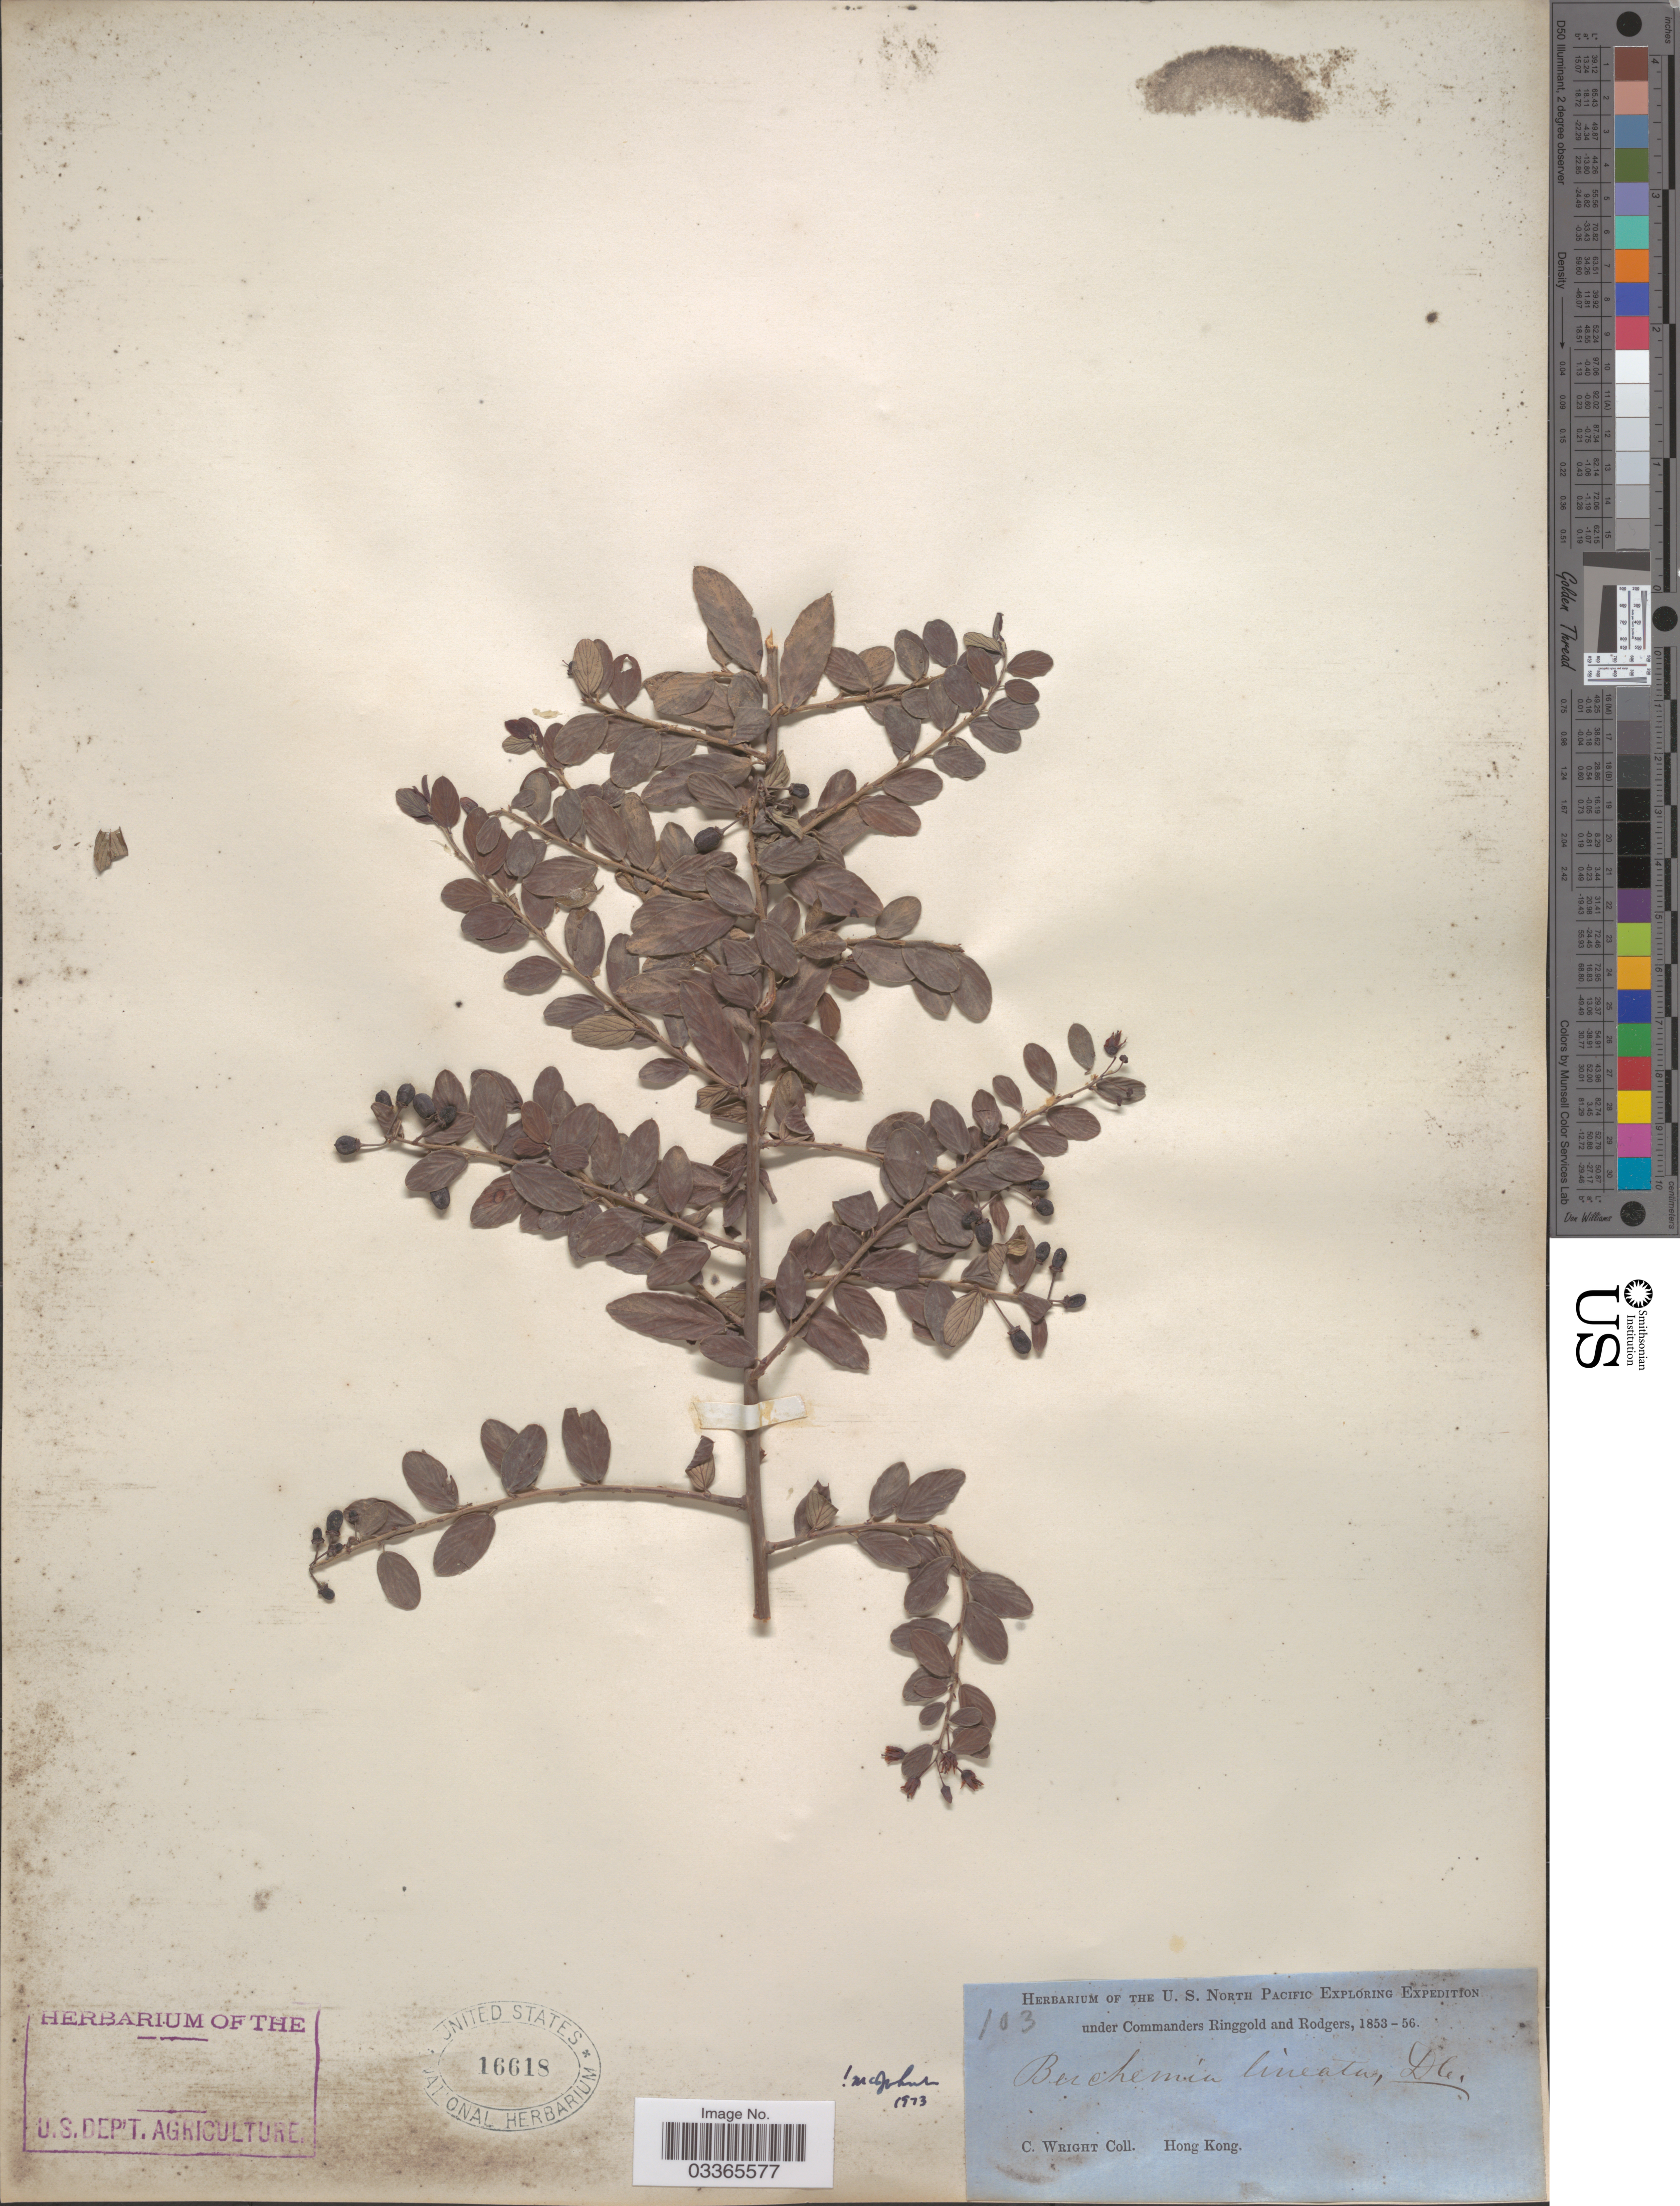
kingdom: Plantae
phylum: Tracheophyta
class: Magnoliopsida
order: Rosales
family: Rhamnaceae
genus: Berchemia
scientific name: Berchemia lineata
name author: (L.) DC.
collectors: C. Wright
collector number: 103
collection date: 1853/1856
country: China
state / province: Hong Kong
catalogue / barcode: US 16618